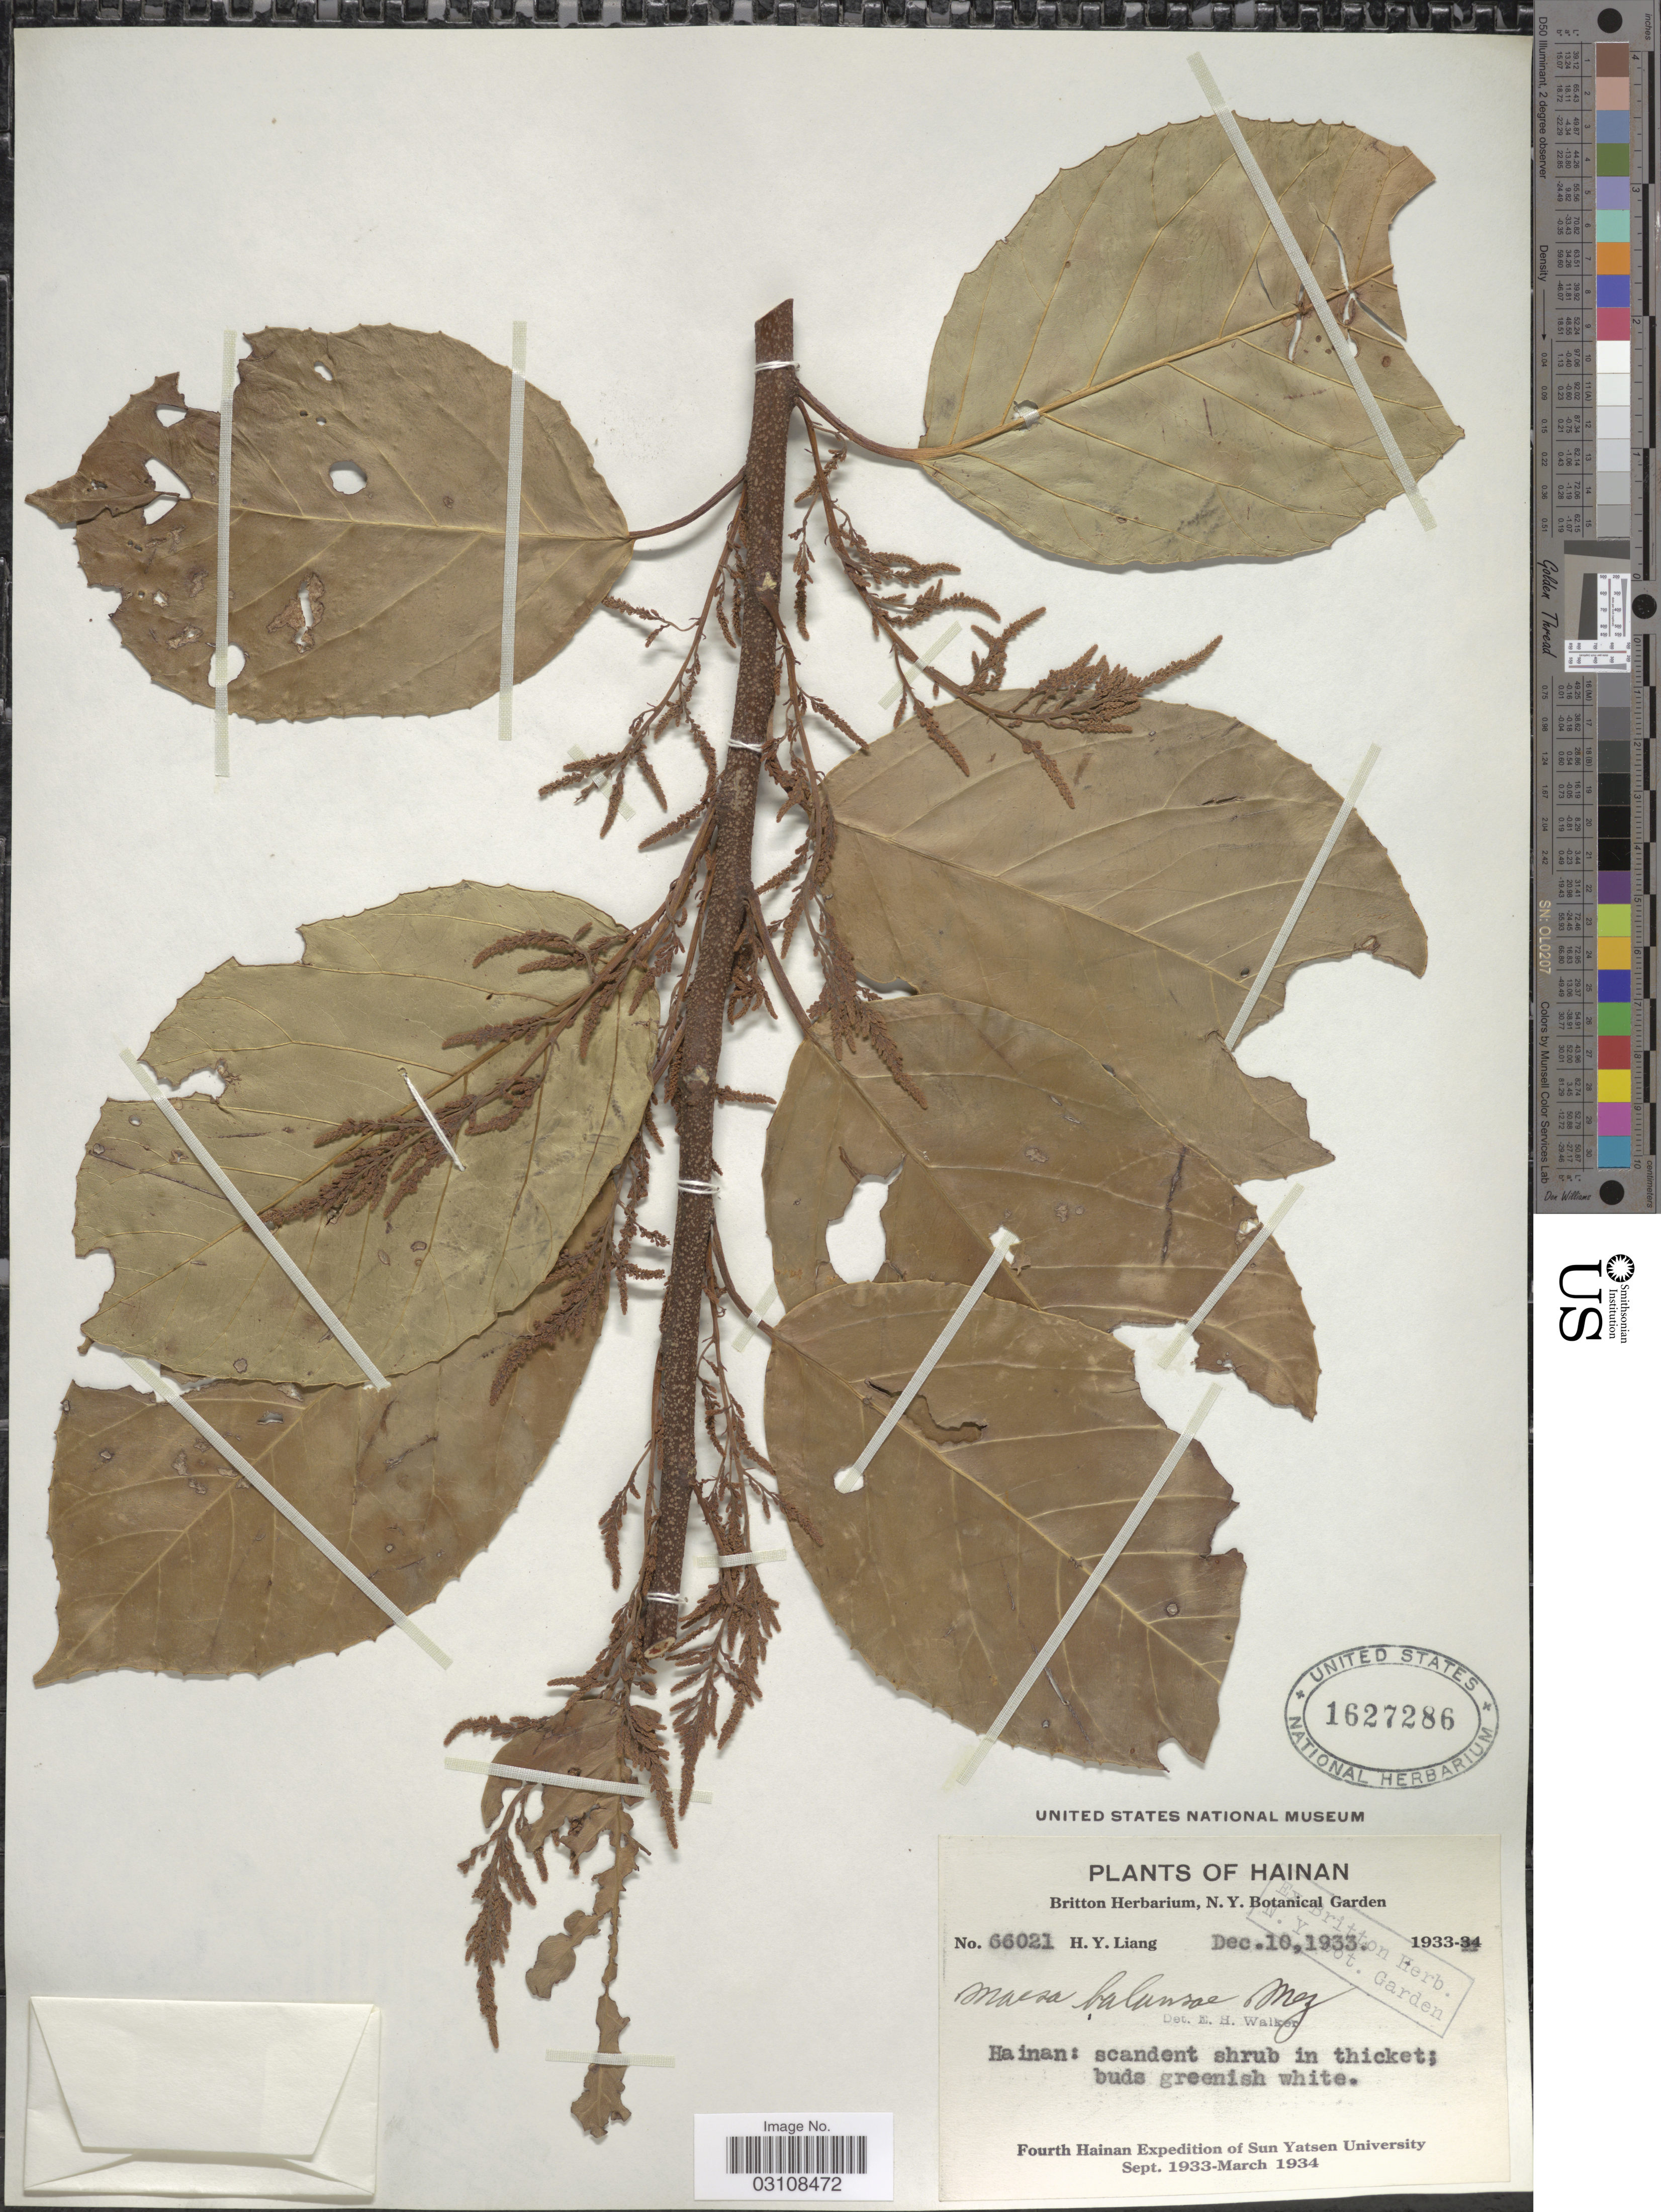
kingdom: Plantae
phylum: Tracheophyta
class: Magnoliopsida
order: Ericales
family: Primulaceae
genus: Maesa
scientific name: Maesa balansae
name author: Mez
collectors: H. Y. Liang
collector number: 66021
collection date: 1933-12-10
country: China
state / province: Hainan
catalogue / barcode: US 1627286